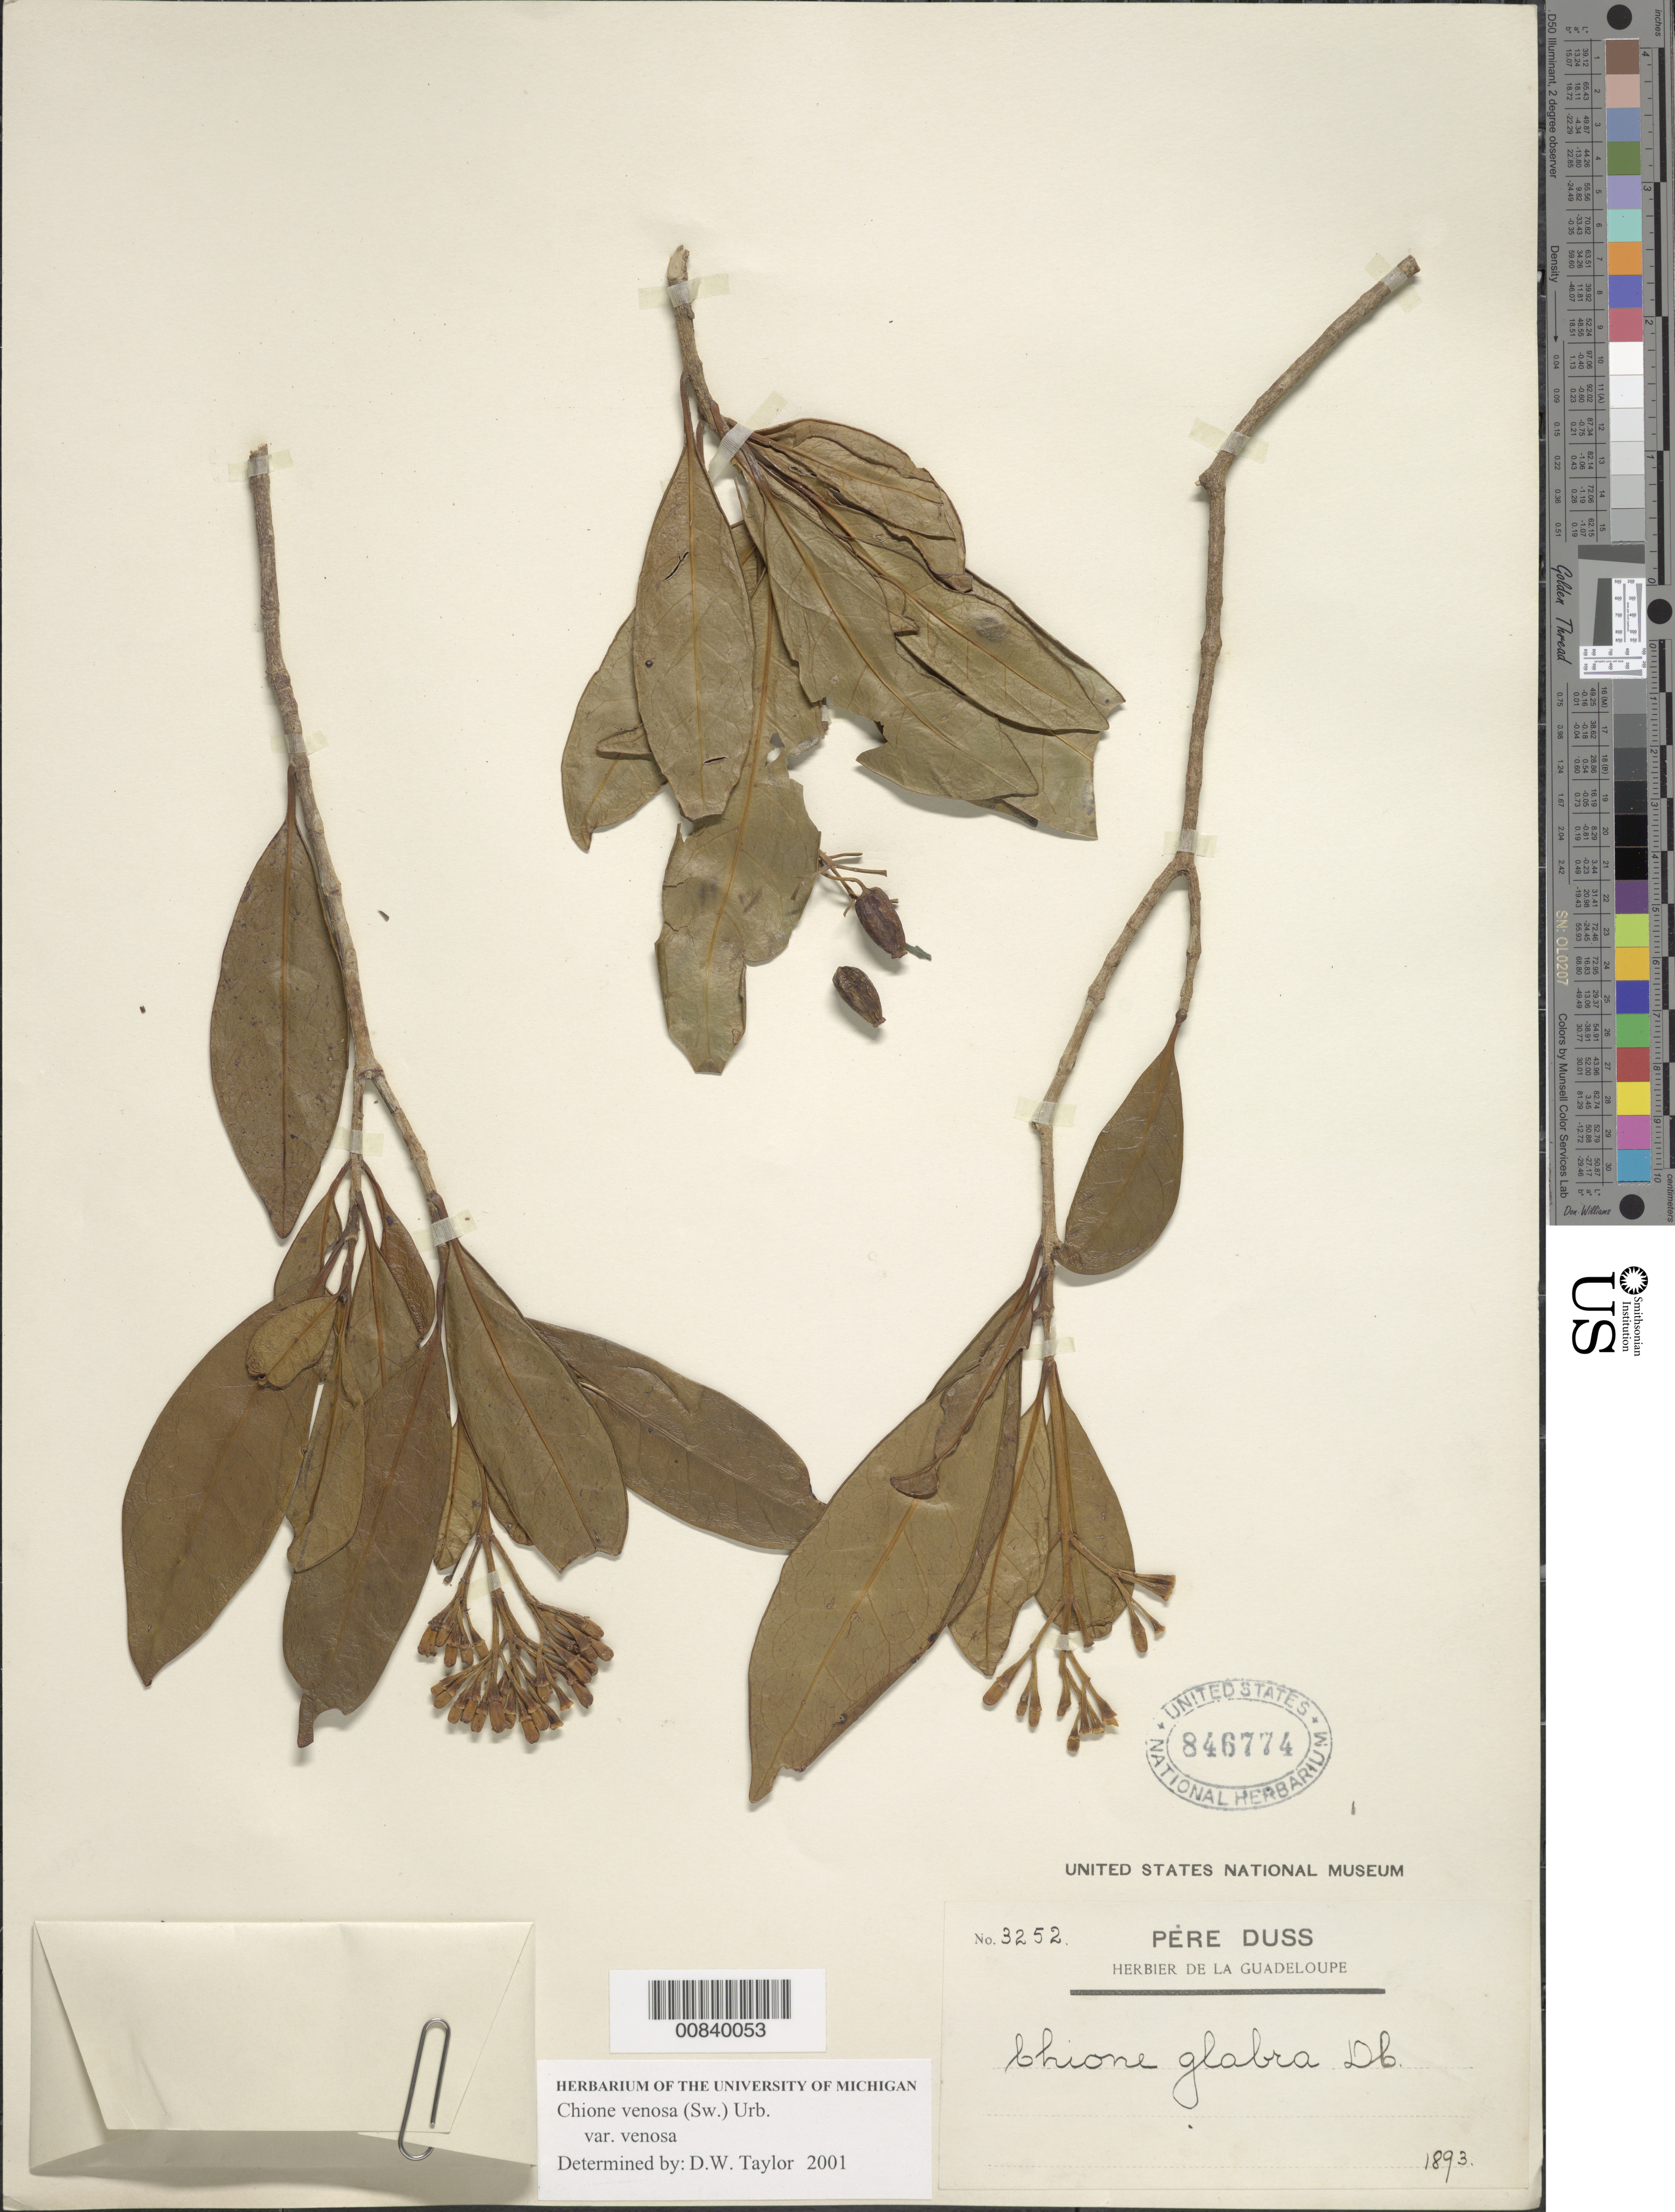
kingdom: Plantae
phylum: Tracheophyta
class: Magnoliopsida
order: Gentianales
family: Rubiaceae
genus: Chione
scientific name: Chione venosa var. venosa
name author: (Sw.) Urb.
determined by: Taylor, D. W., (MICH), University of Michigan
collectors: Père Duss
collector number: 3252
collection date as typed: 1893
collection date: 1893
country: Guadeloupe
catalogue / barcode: US 846744